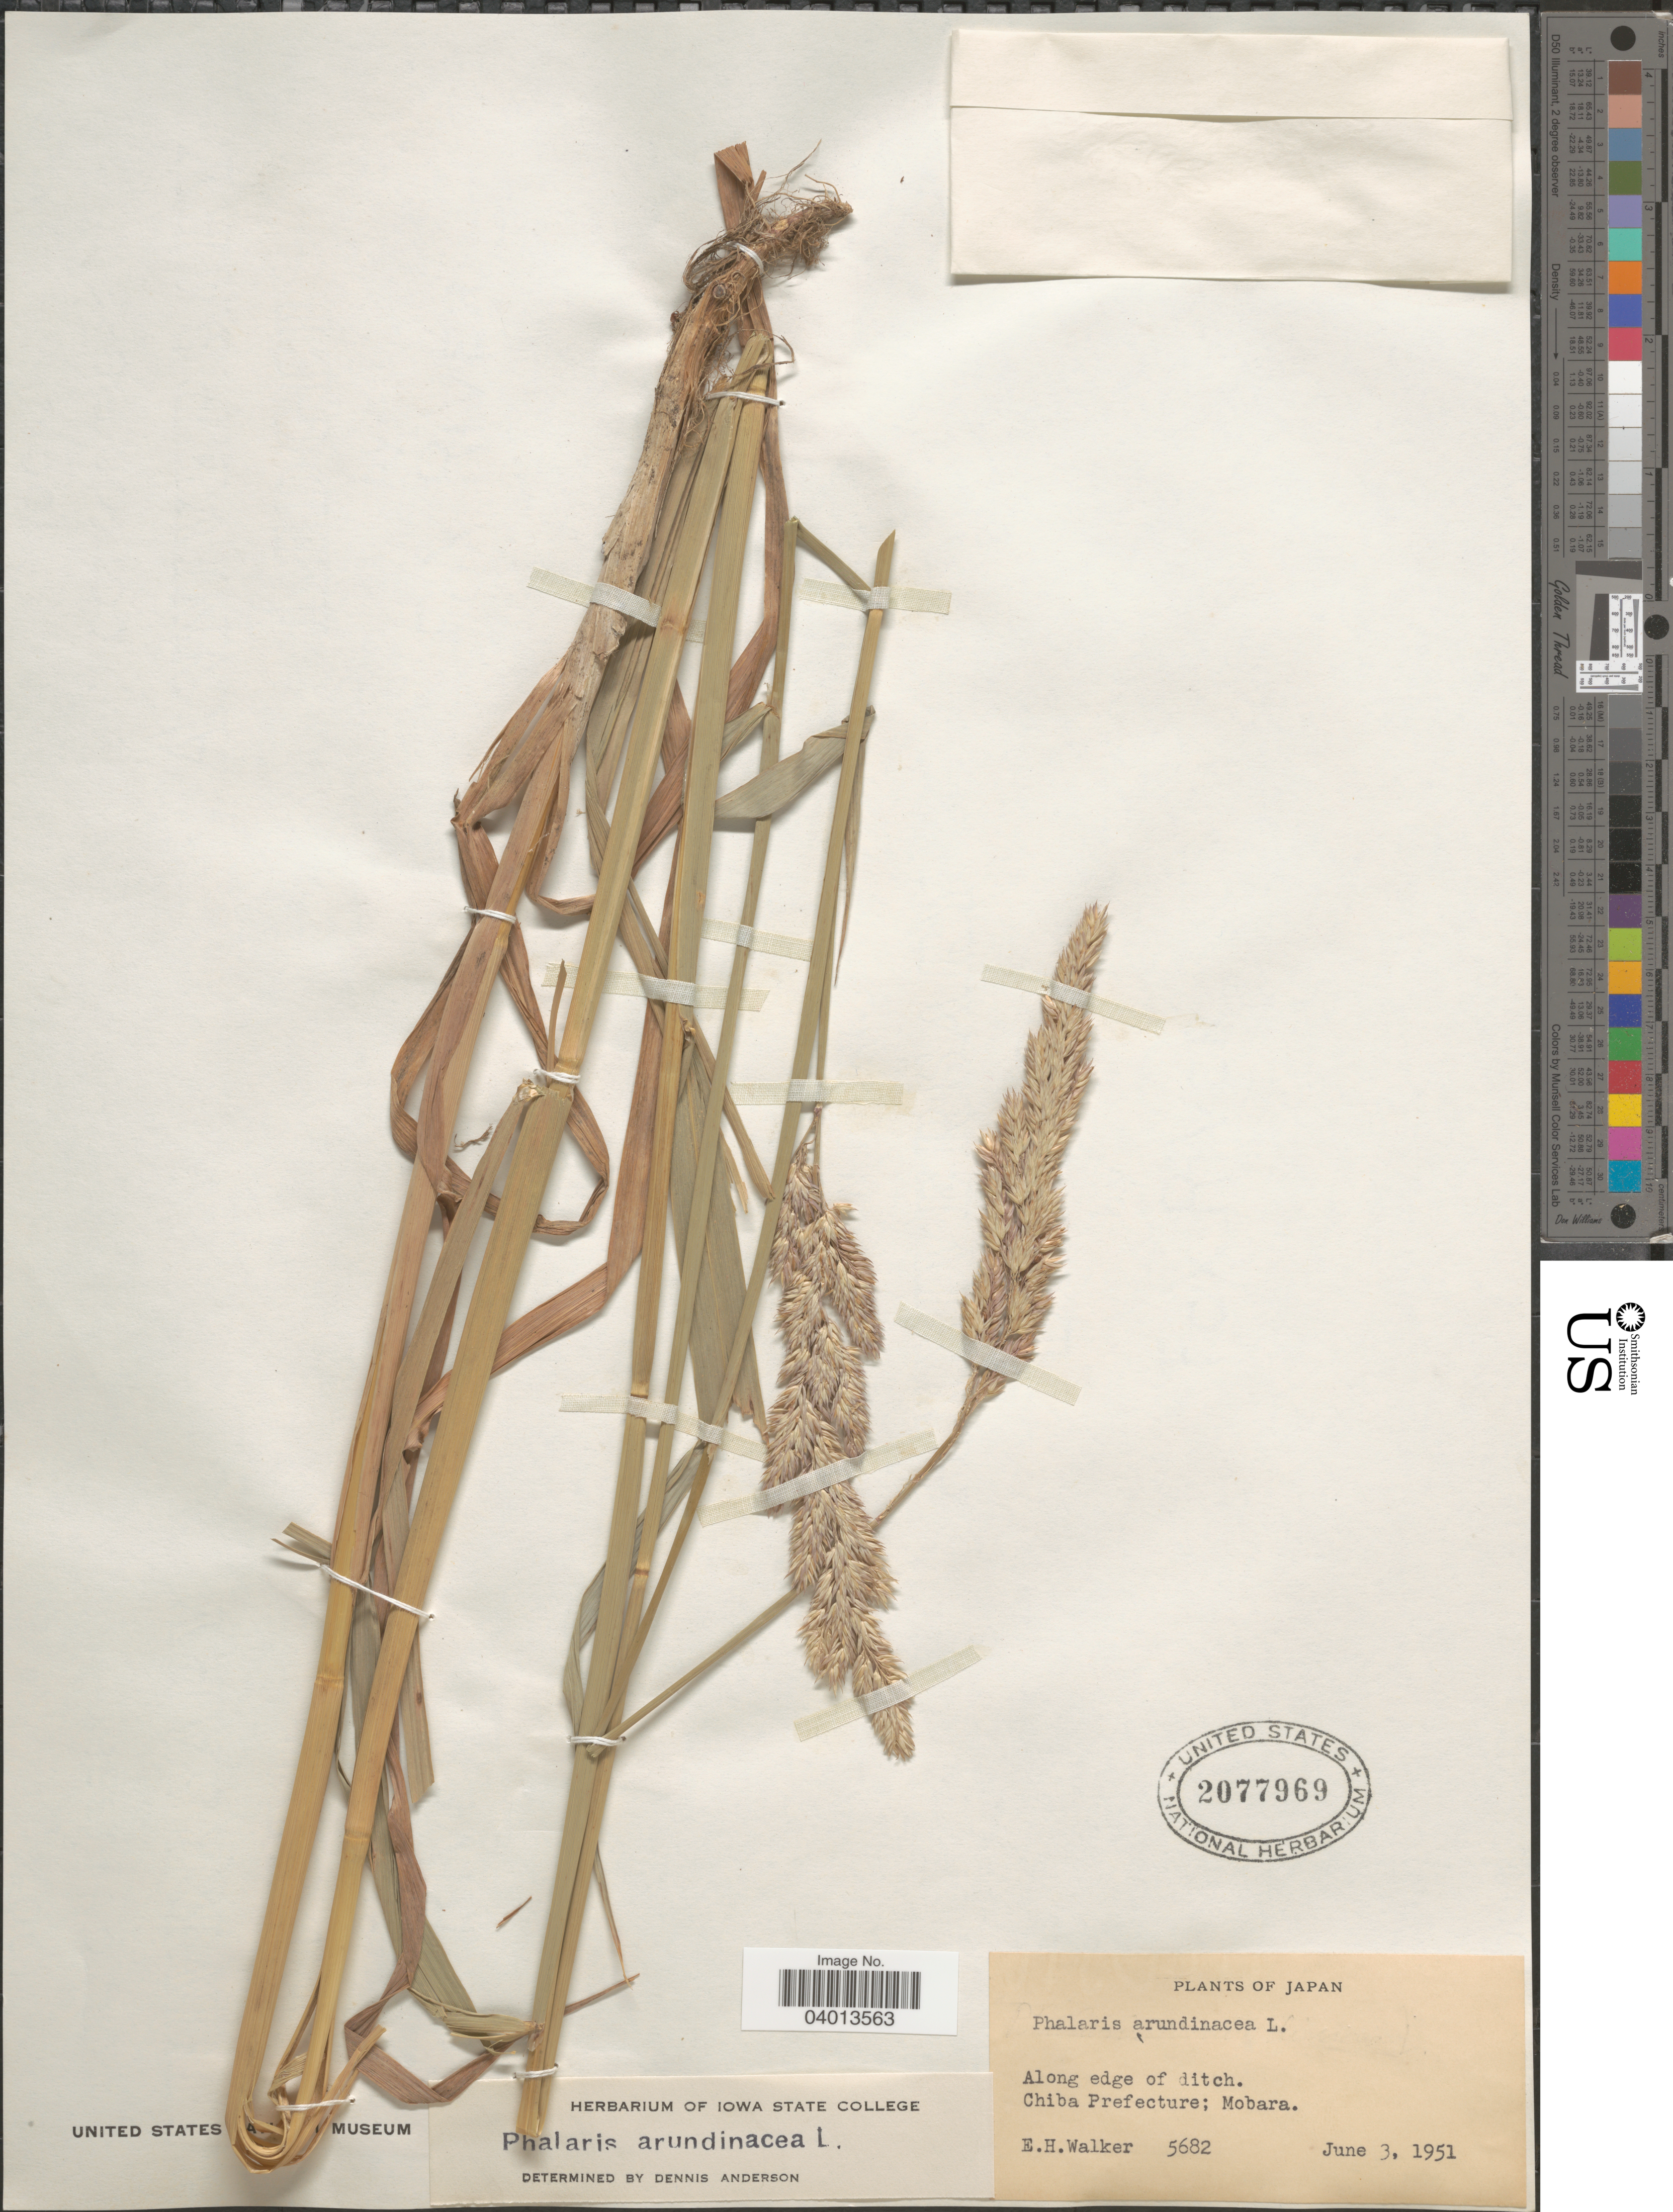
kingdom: Plantae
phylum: Tracheophyta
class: Liliopsida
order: Poales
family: Poaceae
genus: Phalaris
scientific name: Phalaris arundinacea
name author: L.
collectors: E. H. Walker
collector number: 5682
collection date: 1951-06-03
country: Japan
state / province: Tiba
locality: Along edge of ditch. Chiba Prefecture: Mobara.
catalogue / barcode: US 2077969